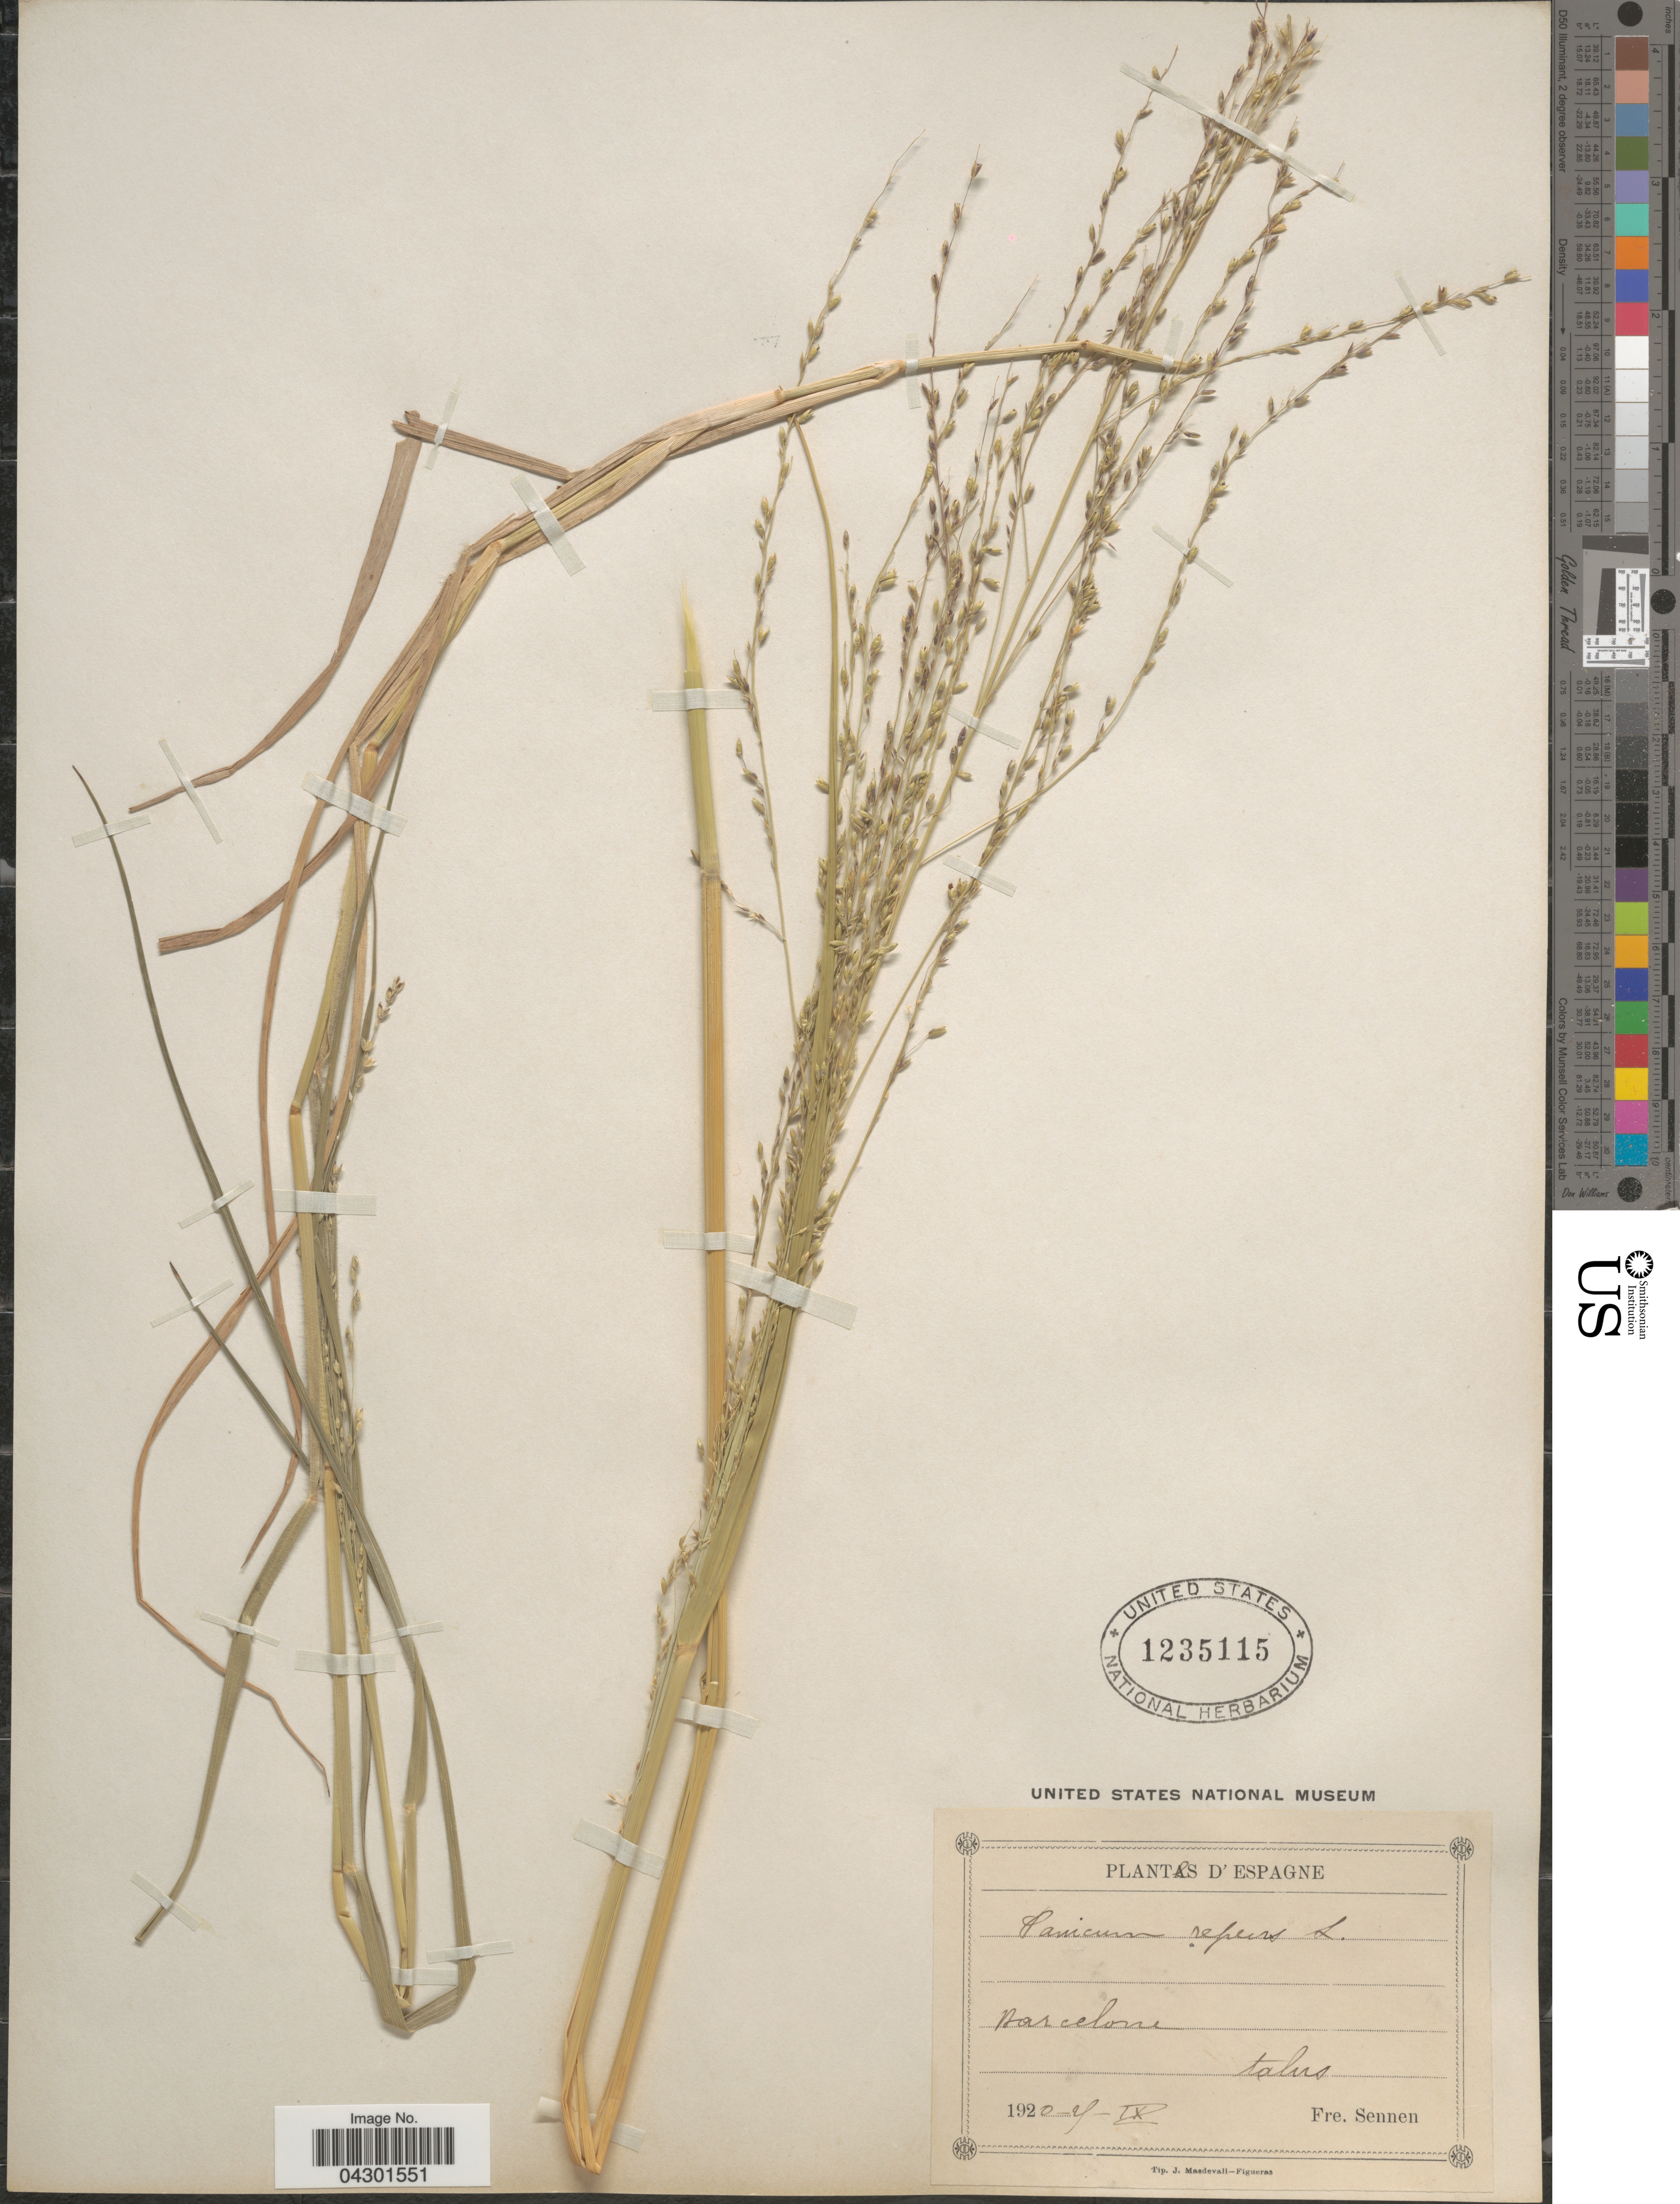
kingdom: Plantae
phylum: Tracheophyta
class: Liliopsida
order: Poales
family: Poaceae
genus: Panicum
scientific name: Panicum repens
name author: L.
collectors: E. Sennen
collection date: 1920-09-25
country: Spain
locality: Espagne. Barcelone. Talus.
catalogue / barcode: US 1235115